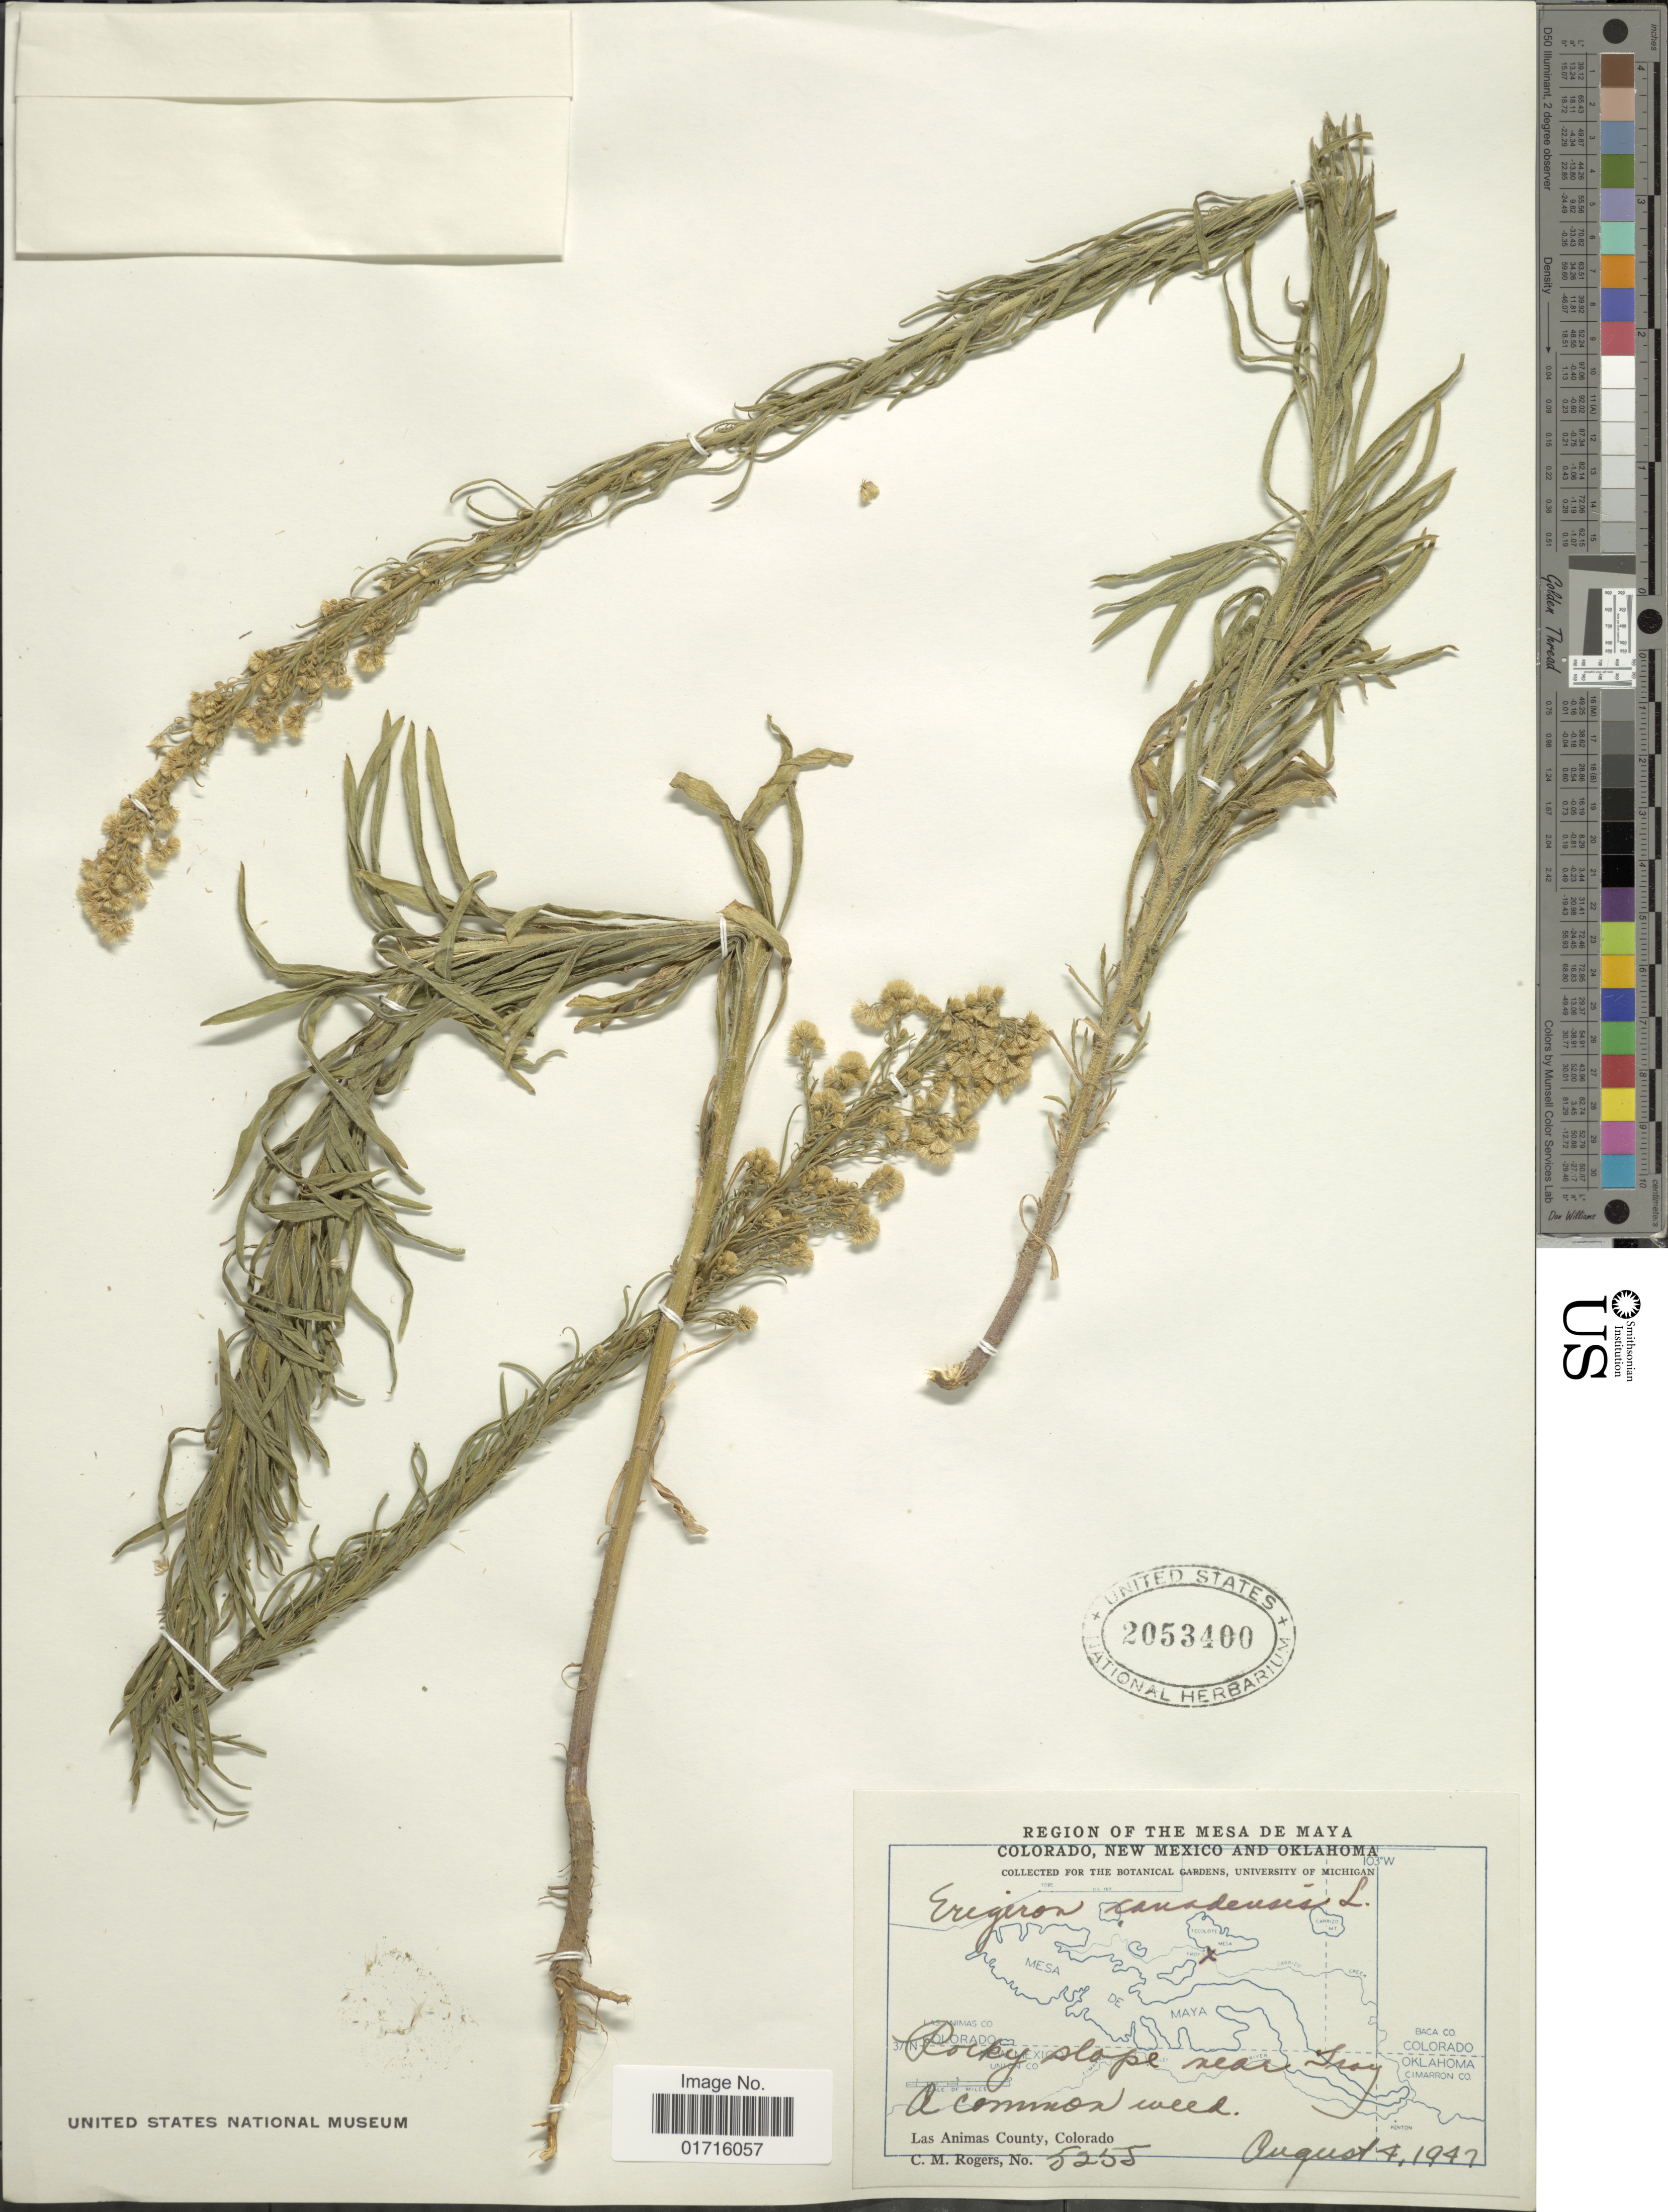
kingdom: Plantae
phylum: Tracheophyta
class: Magnoliopsida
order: Asterales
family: Asteraceae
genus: Conyza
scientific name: Conyza canadensis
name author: (L.) Cronq.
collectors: C. M. Rogers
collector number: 5255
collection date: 1947-08-04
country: United States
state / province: Colorado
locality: Rocky slope near Tray, Las Animas County, Colorado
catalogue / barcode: US 2053400